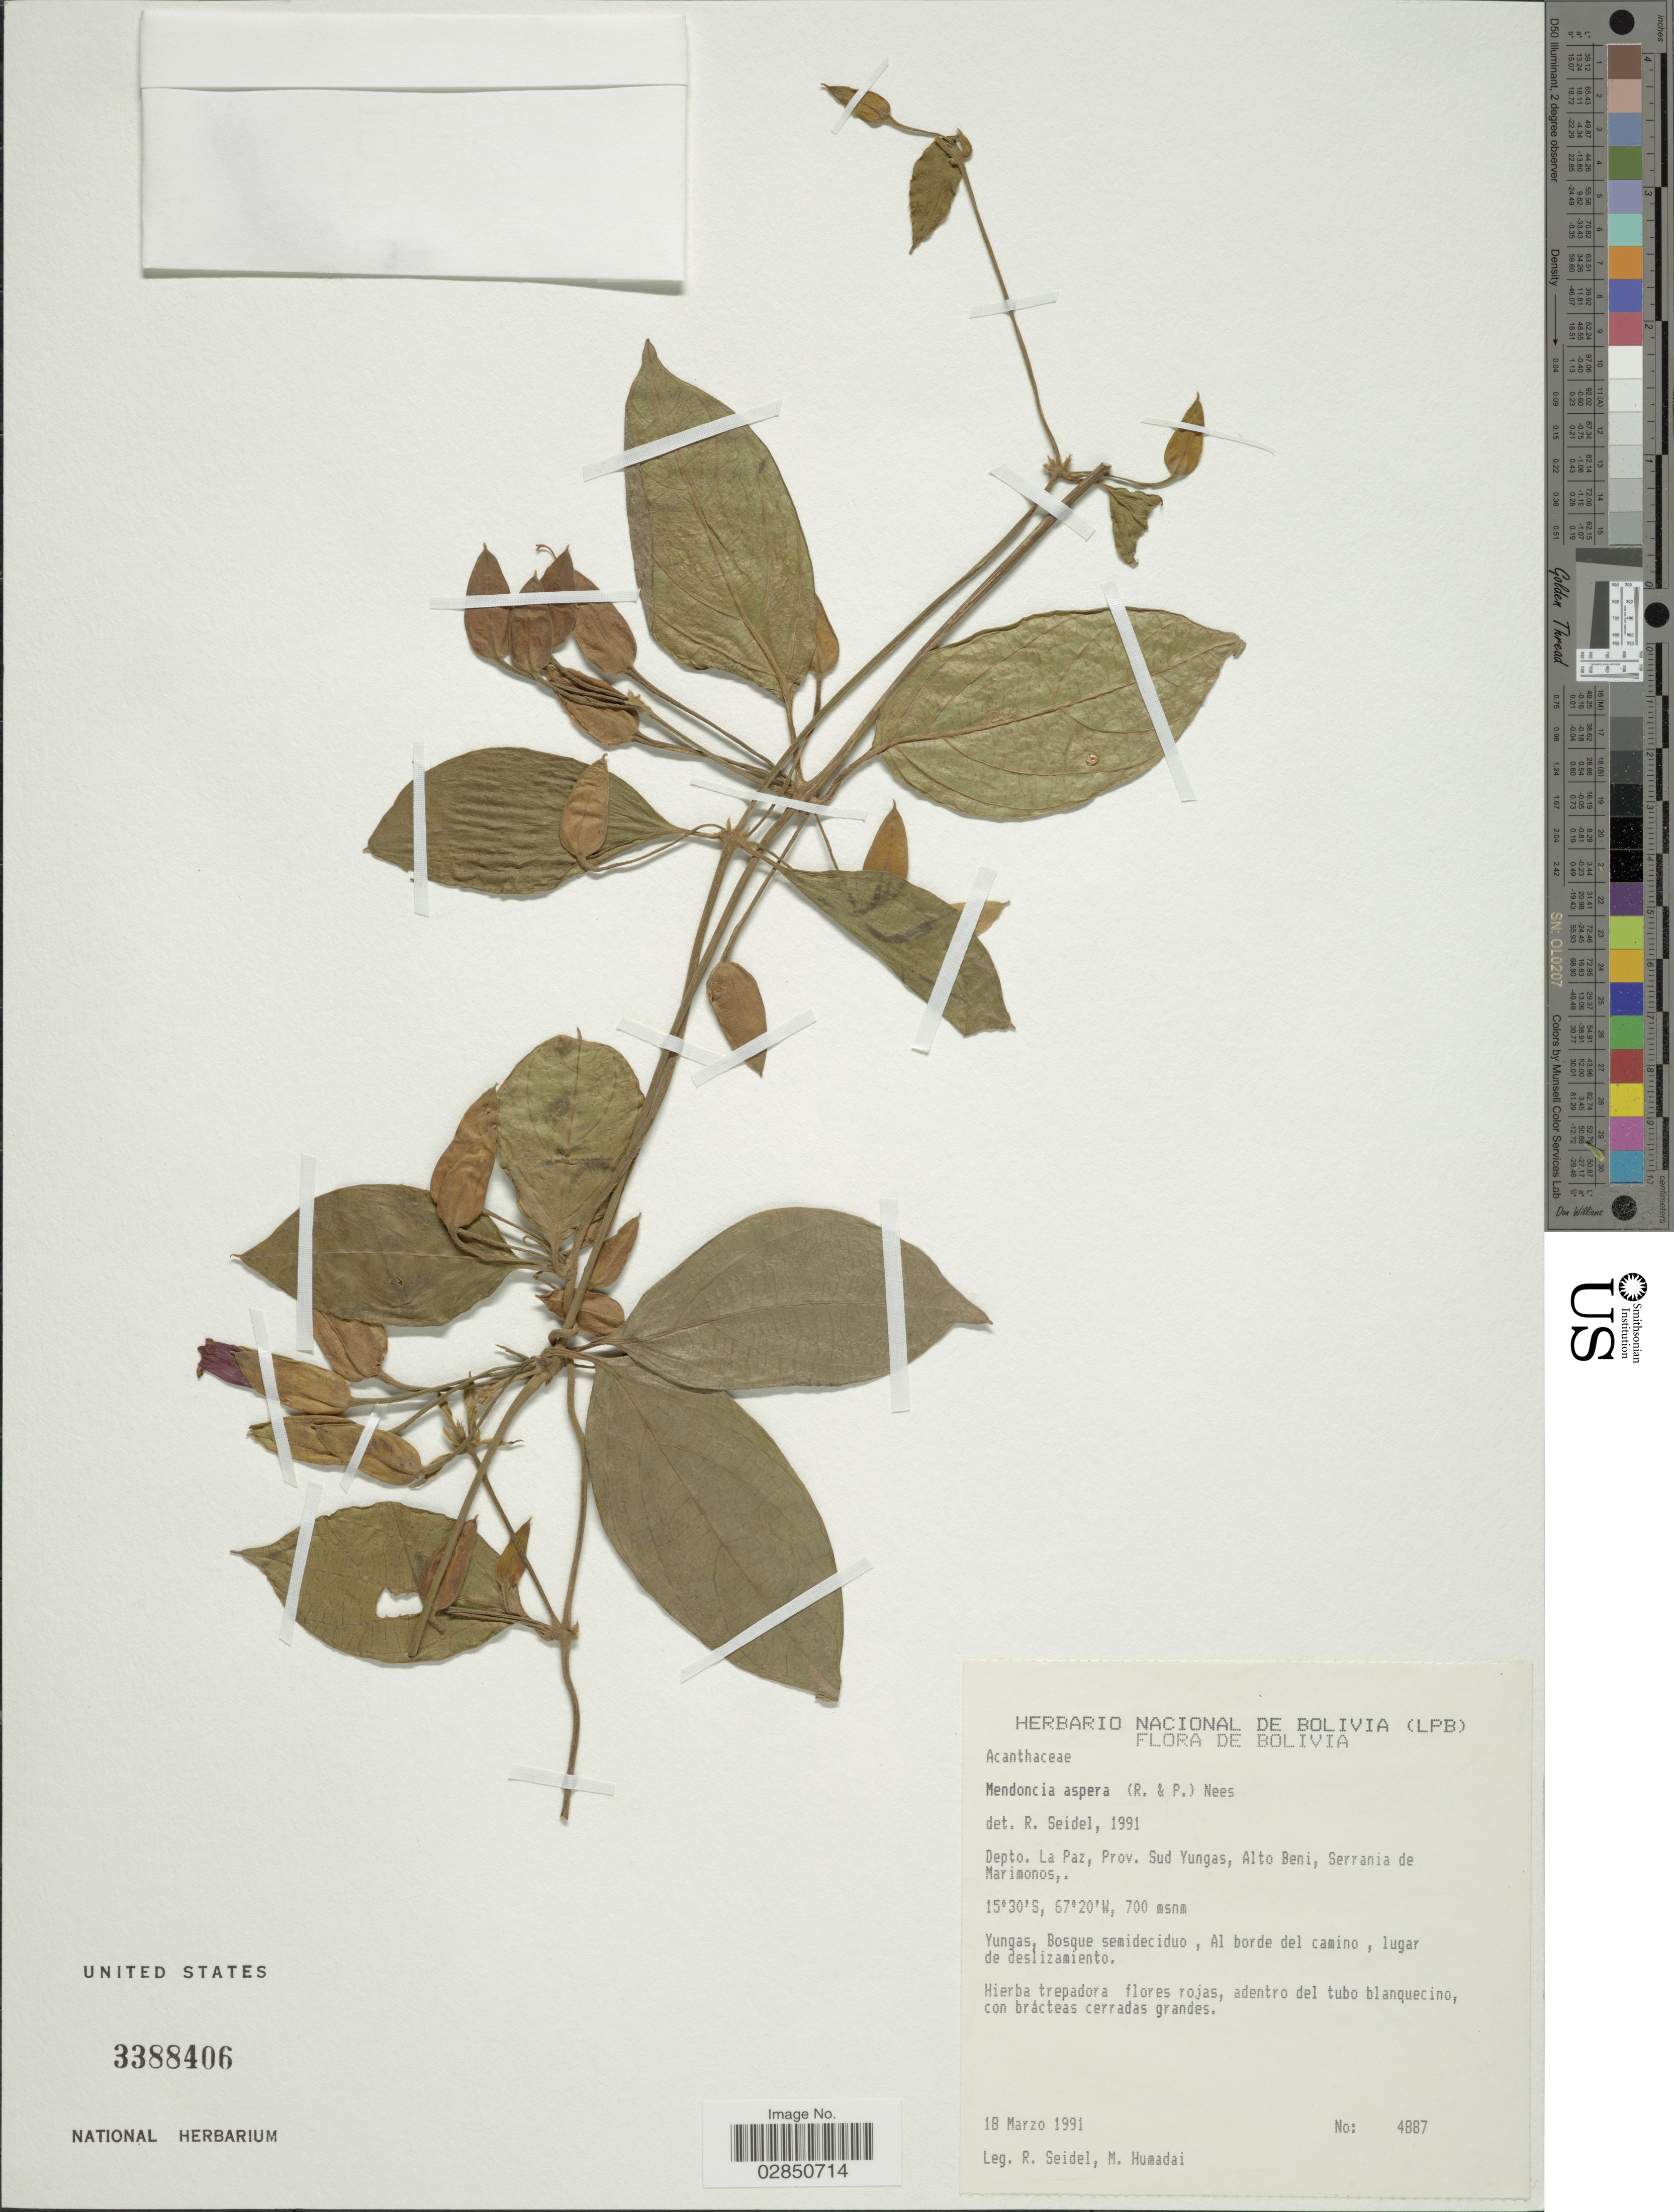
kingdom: Plantae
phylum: Tracheophyta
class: Magnoliopsida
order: Lamiales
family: Acanthaceae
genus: Mendoncia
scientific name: Mendoncia aspera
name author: (Ruiz & Pav.) Nees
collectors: R. Seidel & M. Humadai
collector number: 4887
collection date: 1991-03-18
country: Bolivia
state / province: La Paz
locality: Depto. La Paz, Prov. Sud Yungas, Alto Beni, Serrania de Marimonos.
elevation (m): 700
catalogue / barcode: US 3388406